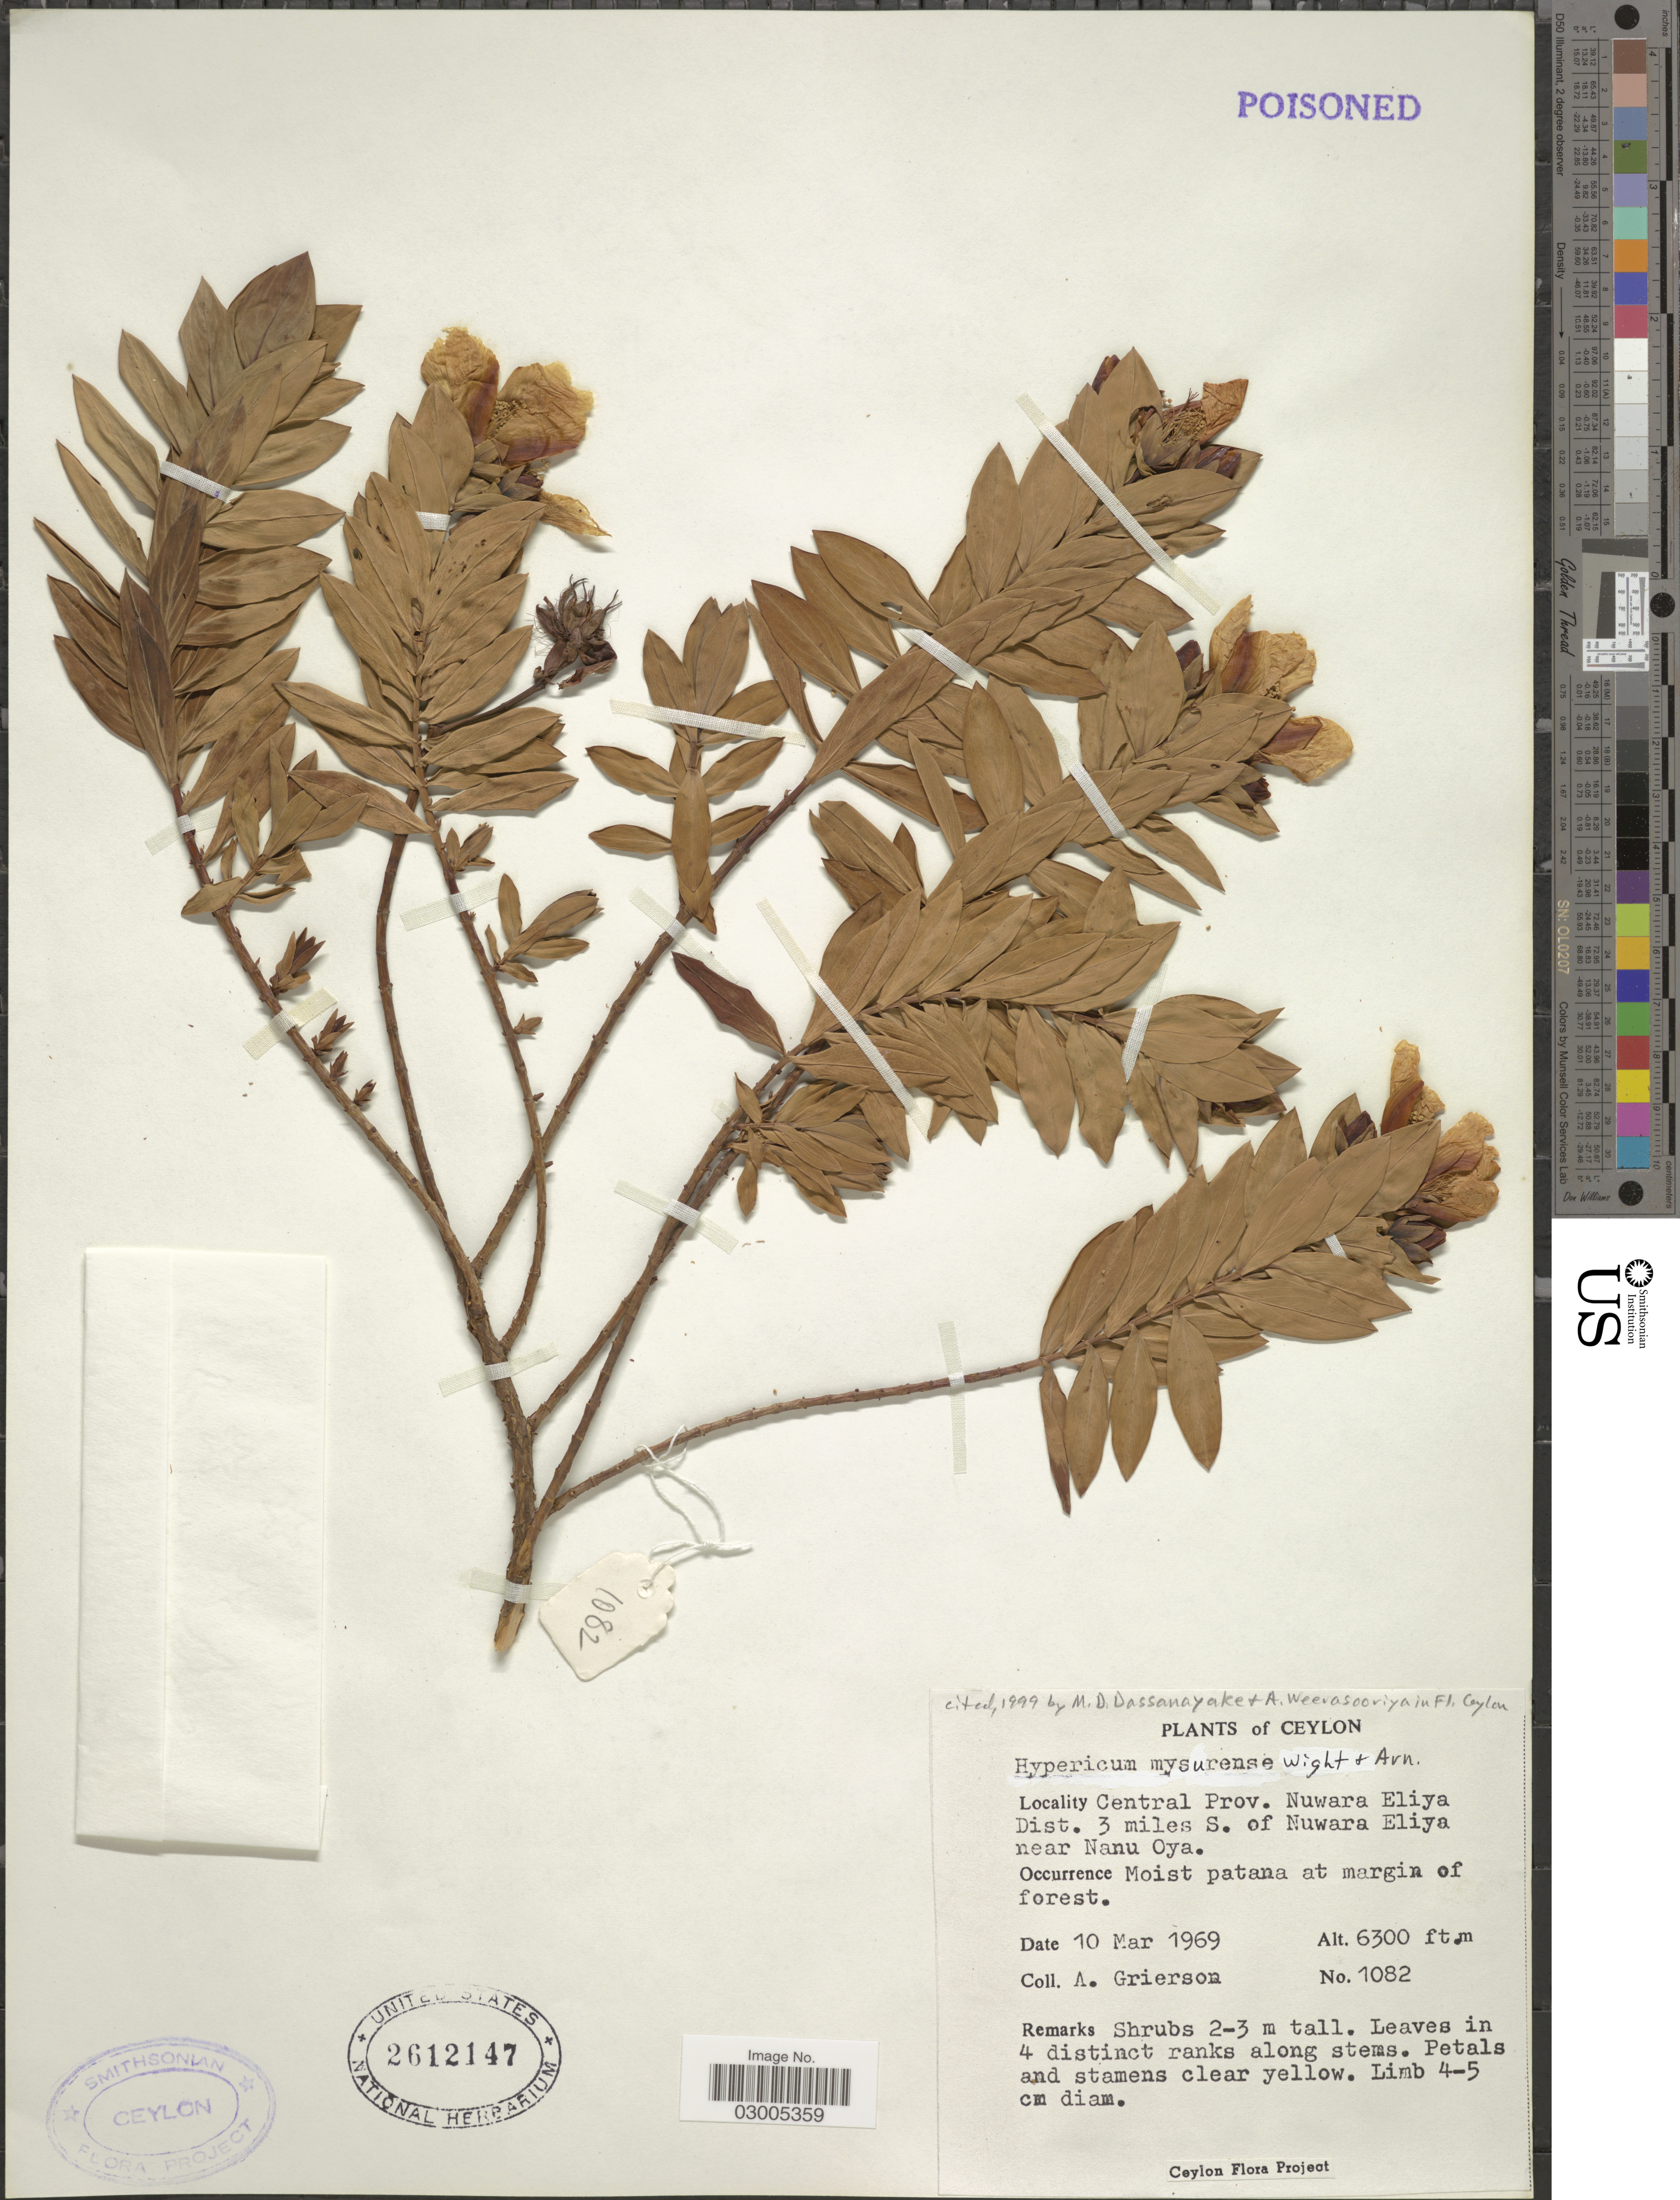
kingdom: Plantae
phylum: Tracheophyta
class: Magnoliopsida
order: Malpighiales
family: Hypericaceae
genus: Hypericum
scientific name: Hypericum mysorense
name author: F. Heyne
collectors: A. Grierson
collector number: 1082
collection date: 1969-03-10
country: Sri Lanka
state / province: Central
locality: Ceylon. Central Prov. Nuwara Eliya Dist. 3 miles S. of Nuwara Eliya near Nanu Oya.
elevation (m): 1920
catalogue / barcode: US 2612147